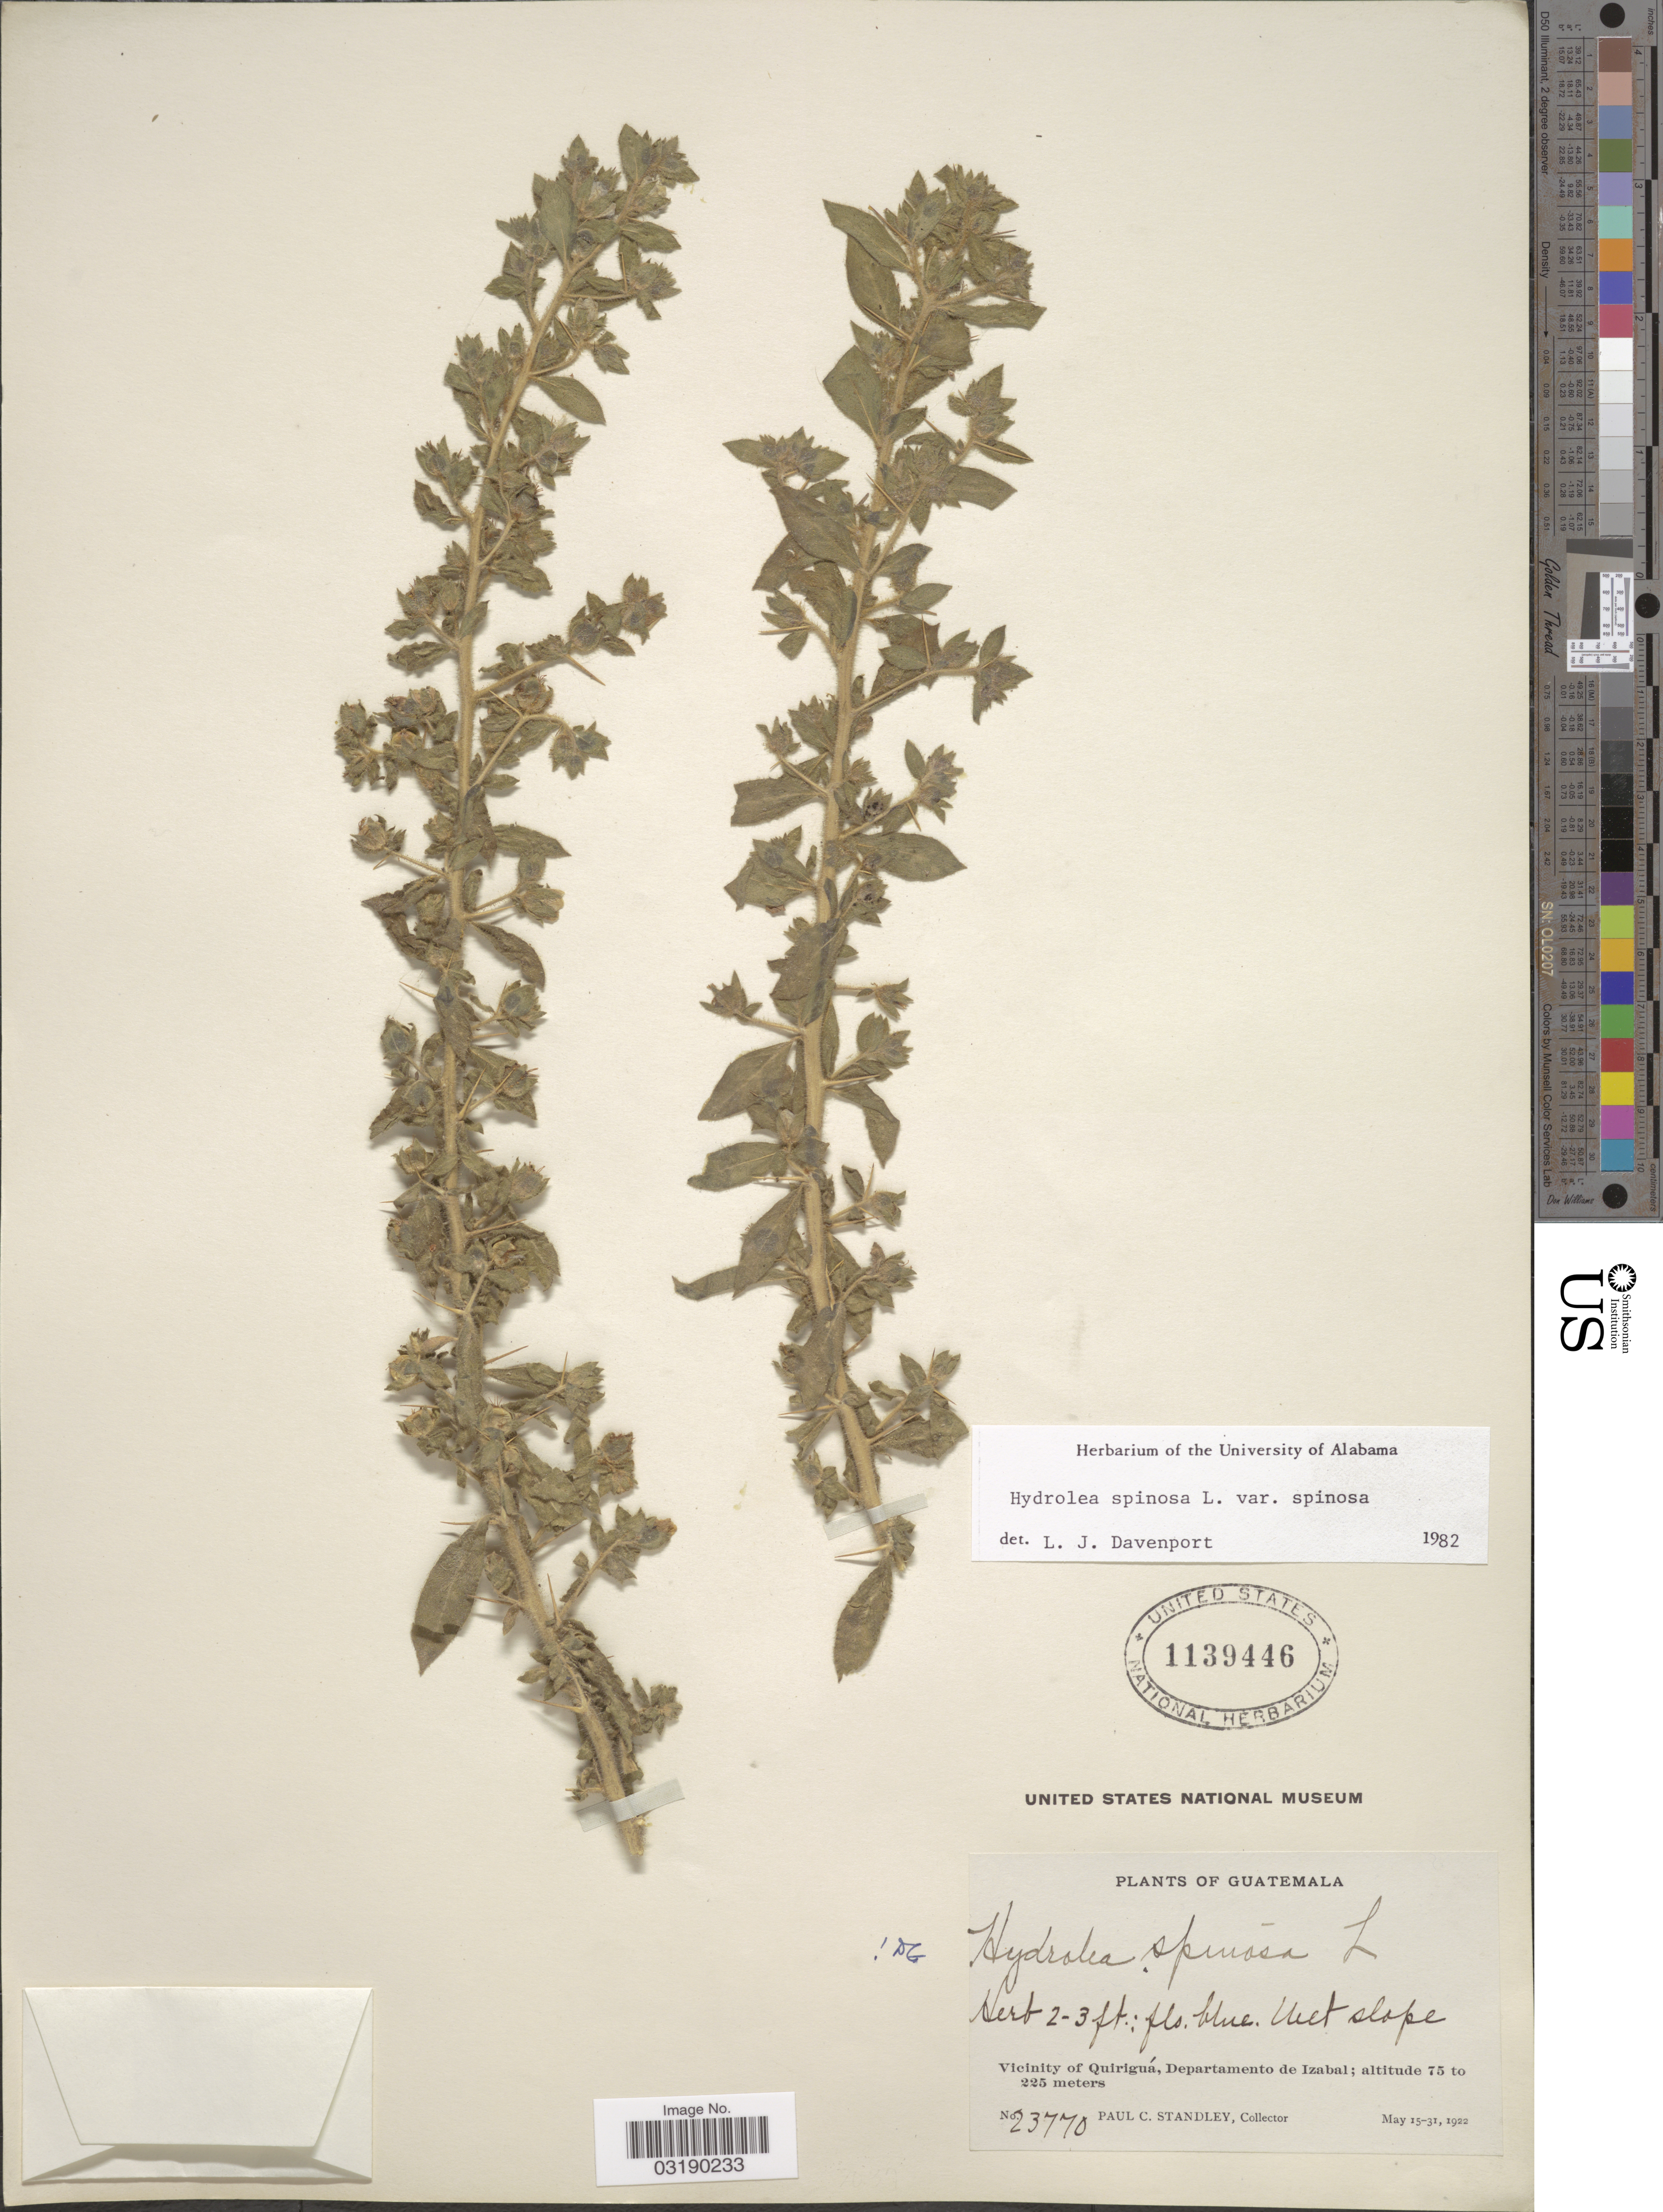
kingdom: Plantae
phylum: Tracheophyta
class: Magnoliopsida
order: Solanales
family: Hydroleaceae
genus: Hydrolea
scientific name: Hydrolea spinosa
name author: L.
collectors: P. C. Standley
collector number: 23770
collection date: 1922-05-15/1922-05-31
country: Guatemala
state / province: Izabal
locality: Vicinity of Quiriguá, Departamento de Izabal.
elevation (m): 75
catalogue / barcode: US 1139446